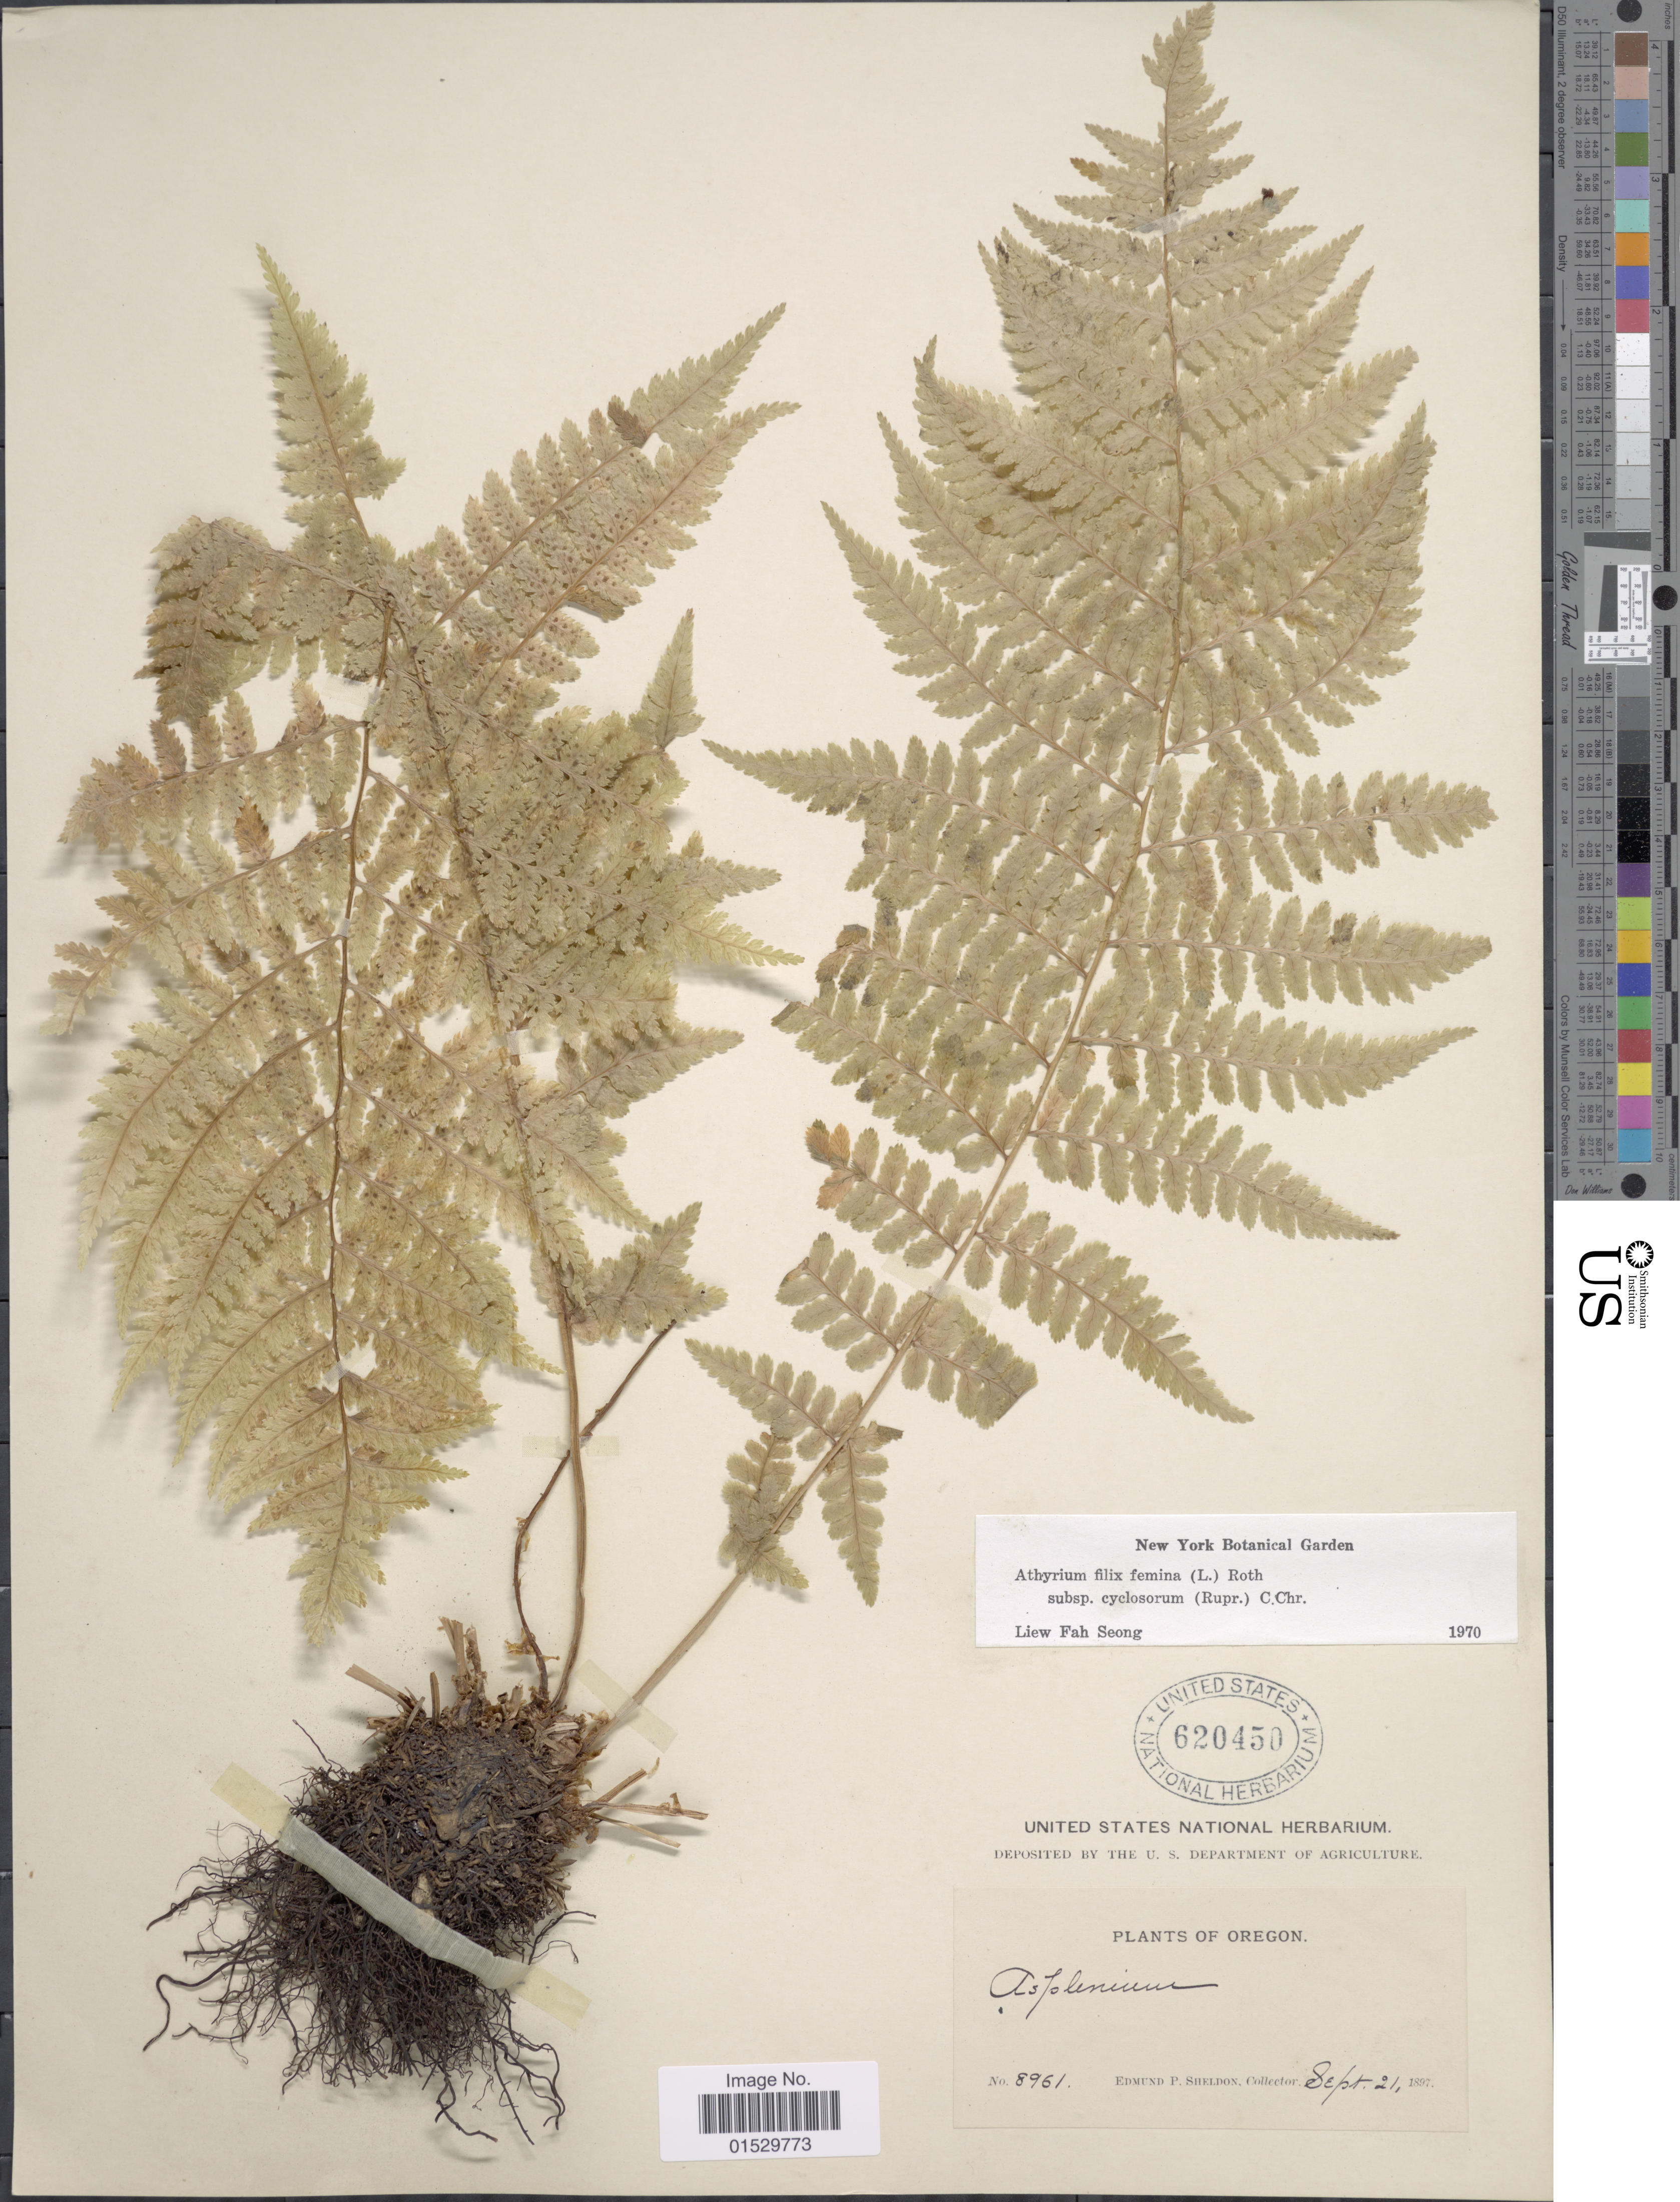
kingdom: Plantae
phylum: Tracheophyta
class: Polypodiopsida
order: Polypodiales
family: Athyriaceae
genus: Athyrium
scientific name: Athyrium filix-femina subsp. cyclosorum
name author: (Rupr.) C. Chr.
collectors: E. P. Sheldon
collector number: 8961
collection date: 1897-09-21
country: United States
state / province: Oregon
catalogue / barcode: US 620450